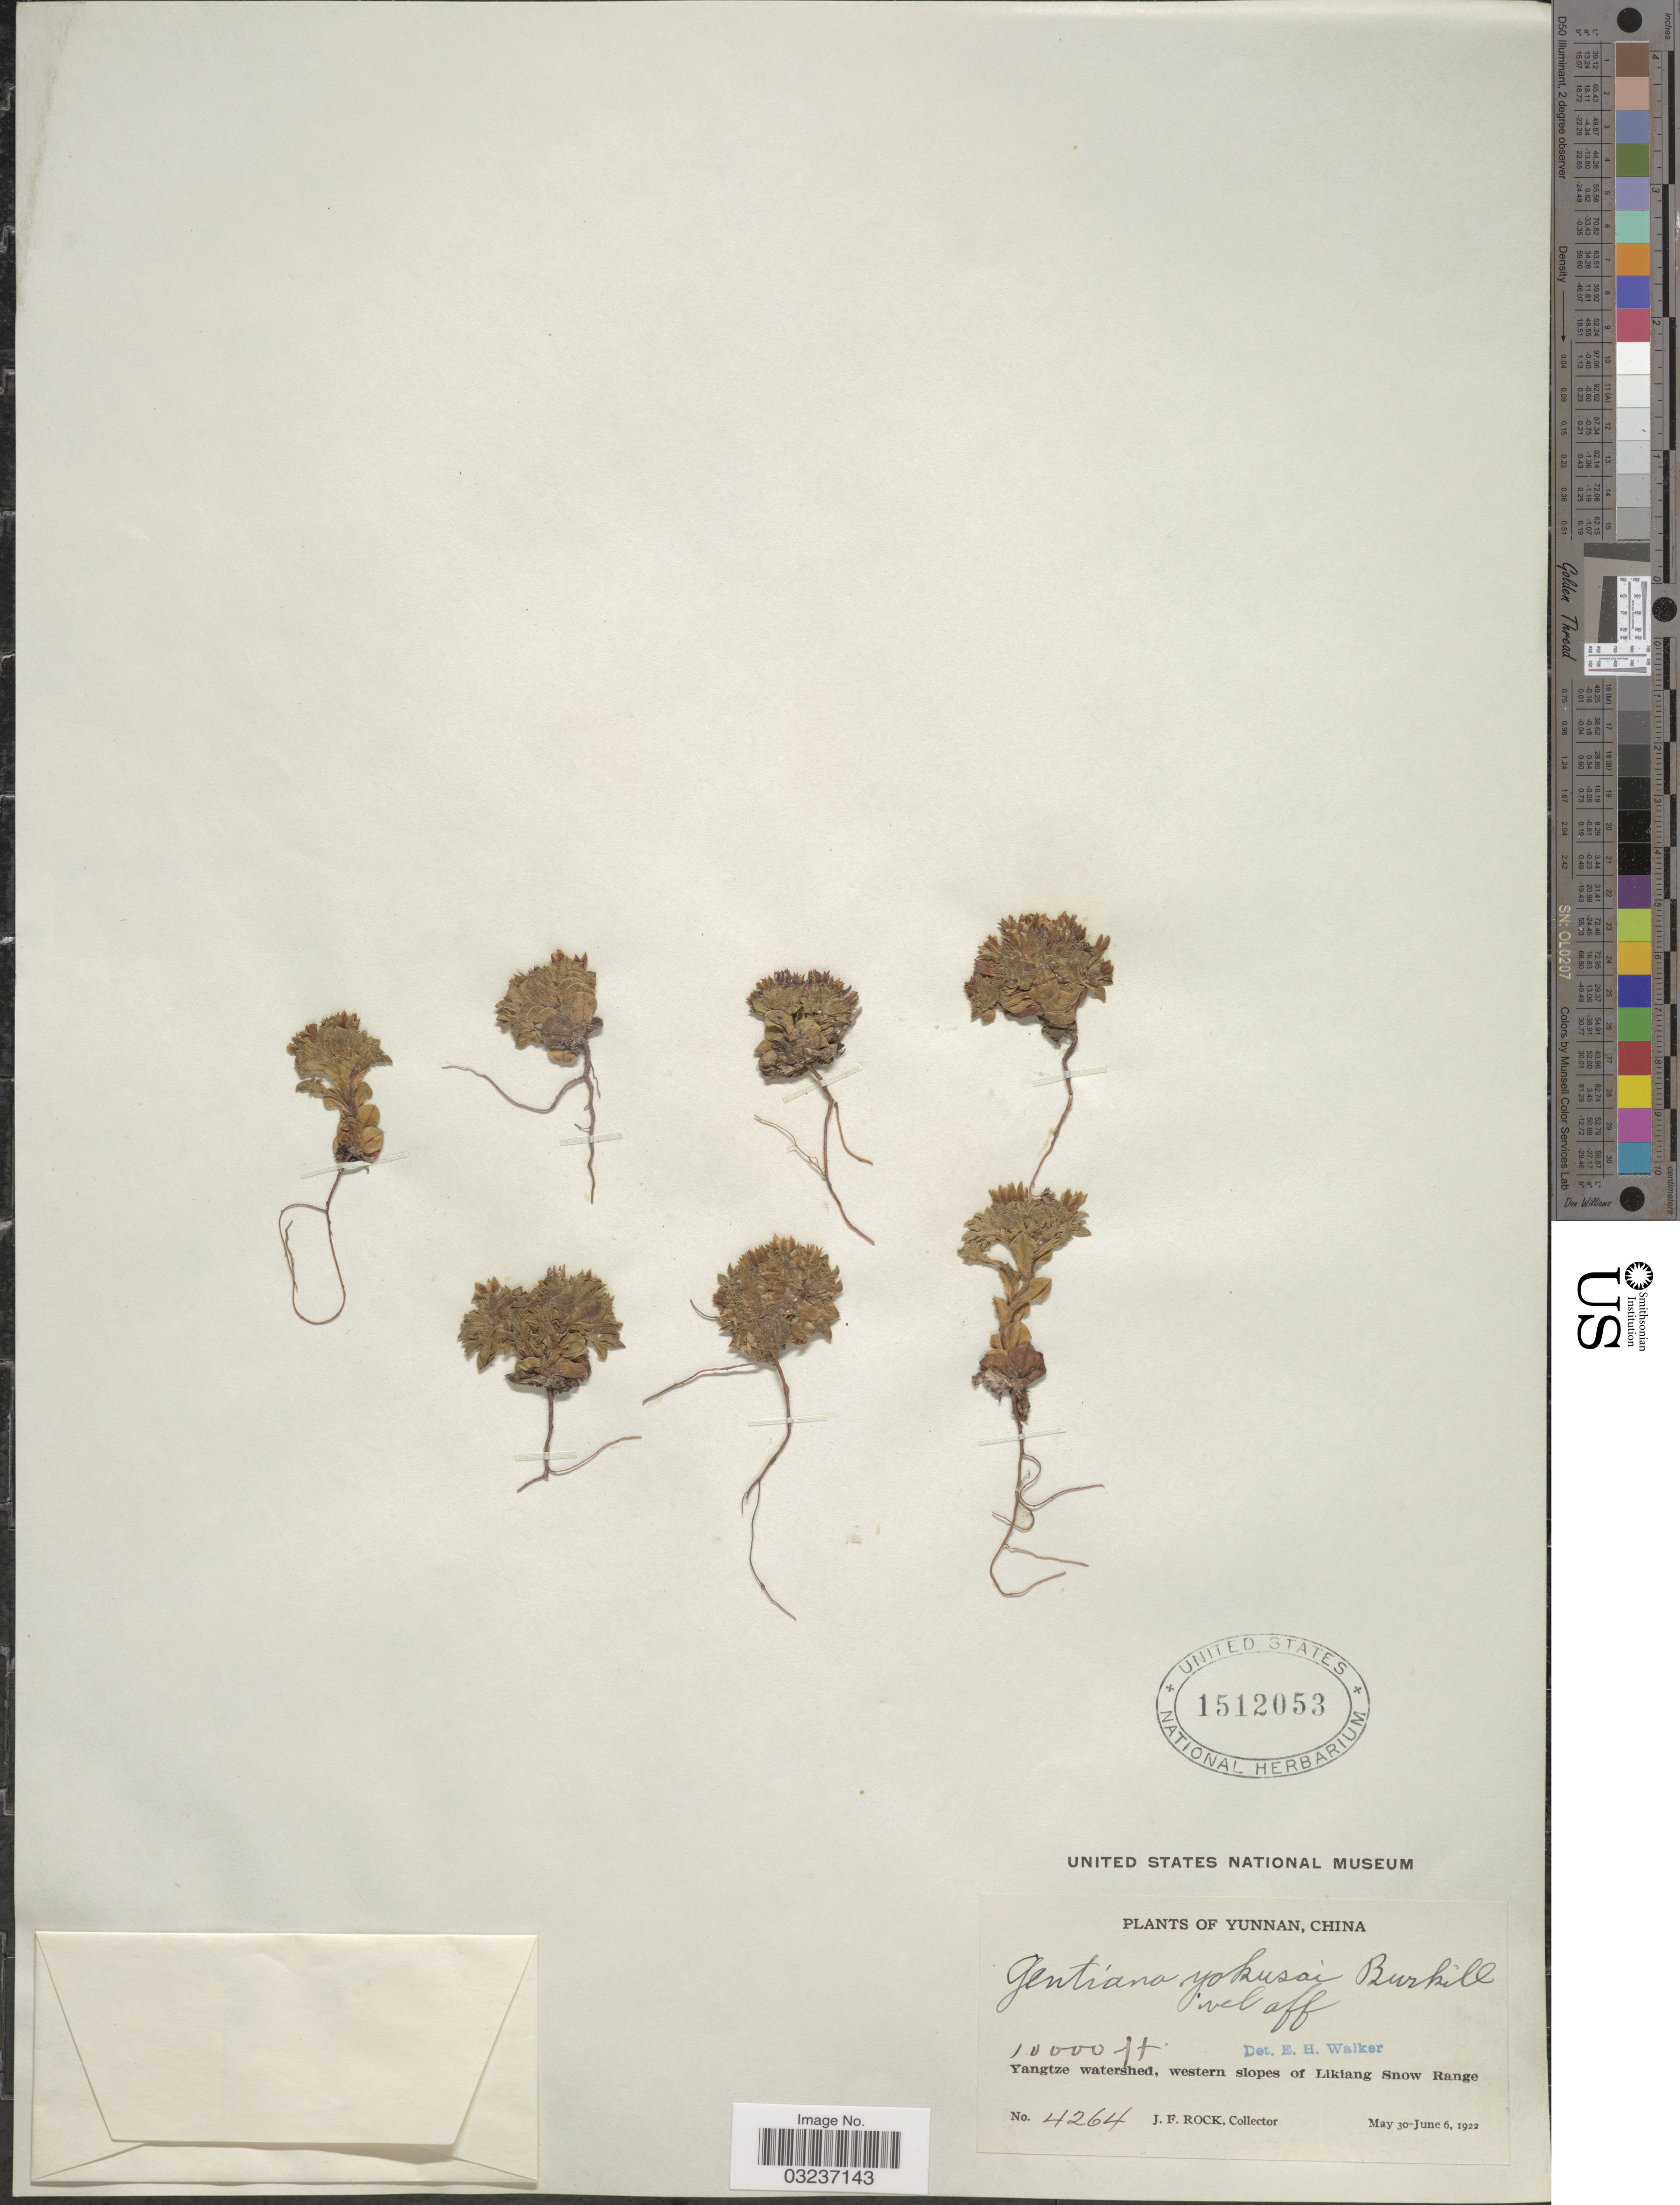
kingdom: Plantae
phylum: Tracheophyta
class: Magnoliopsida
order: Gentianales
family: Gentianaceae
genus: Gentiana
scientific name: Gentiana yokusai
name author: Burkill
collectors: J. Rock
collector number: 4264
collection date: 1922-05-30/1922-06-06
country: China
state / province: Yunnan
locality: Yangtze watershed, western slopes of Likiang Snow Range.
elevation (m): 3048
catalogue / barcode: US 1512053